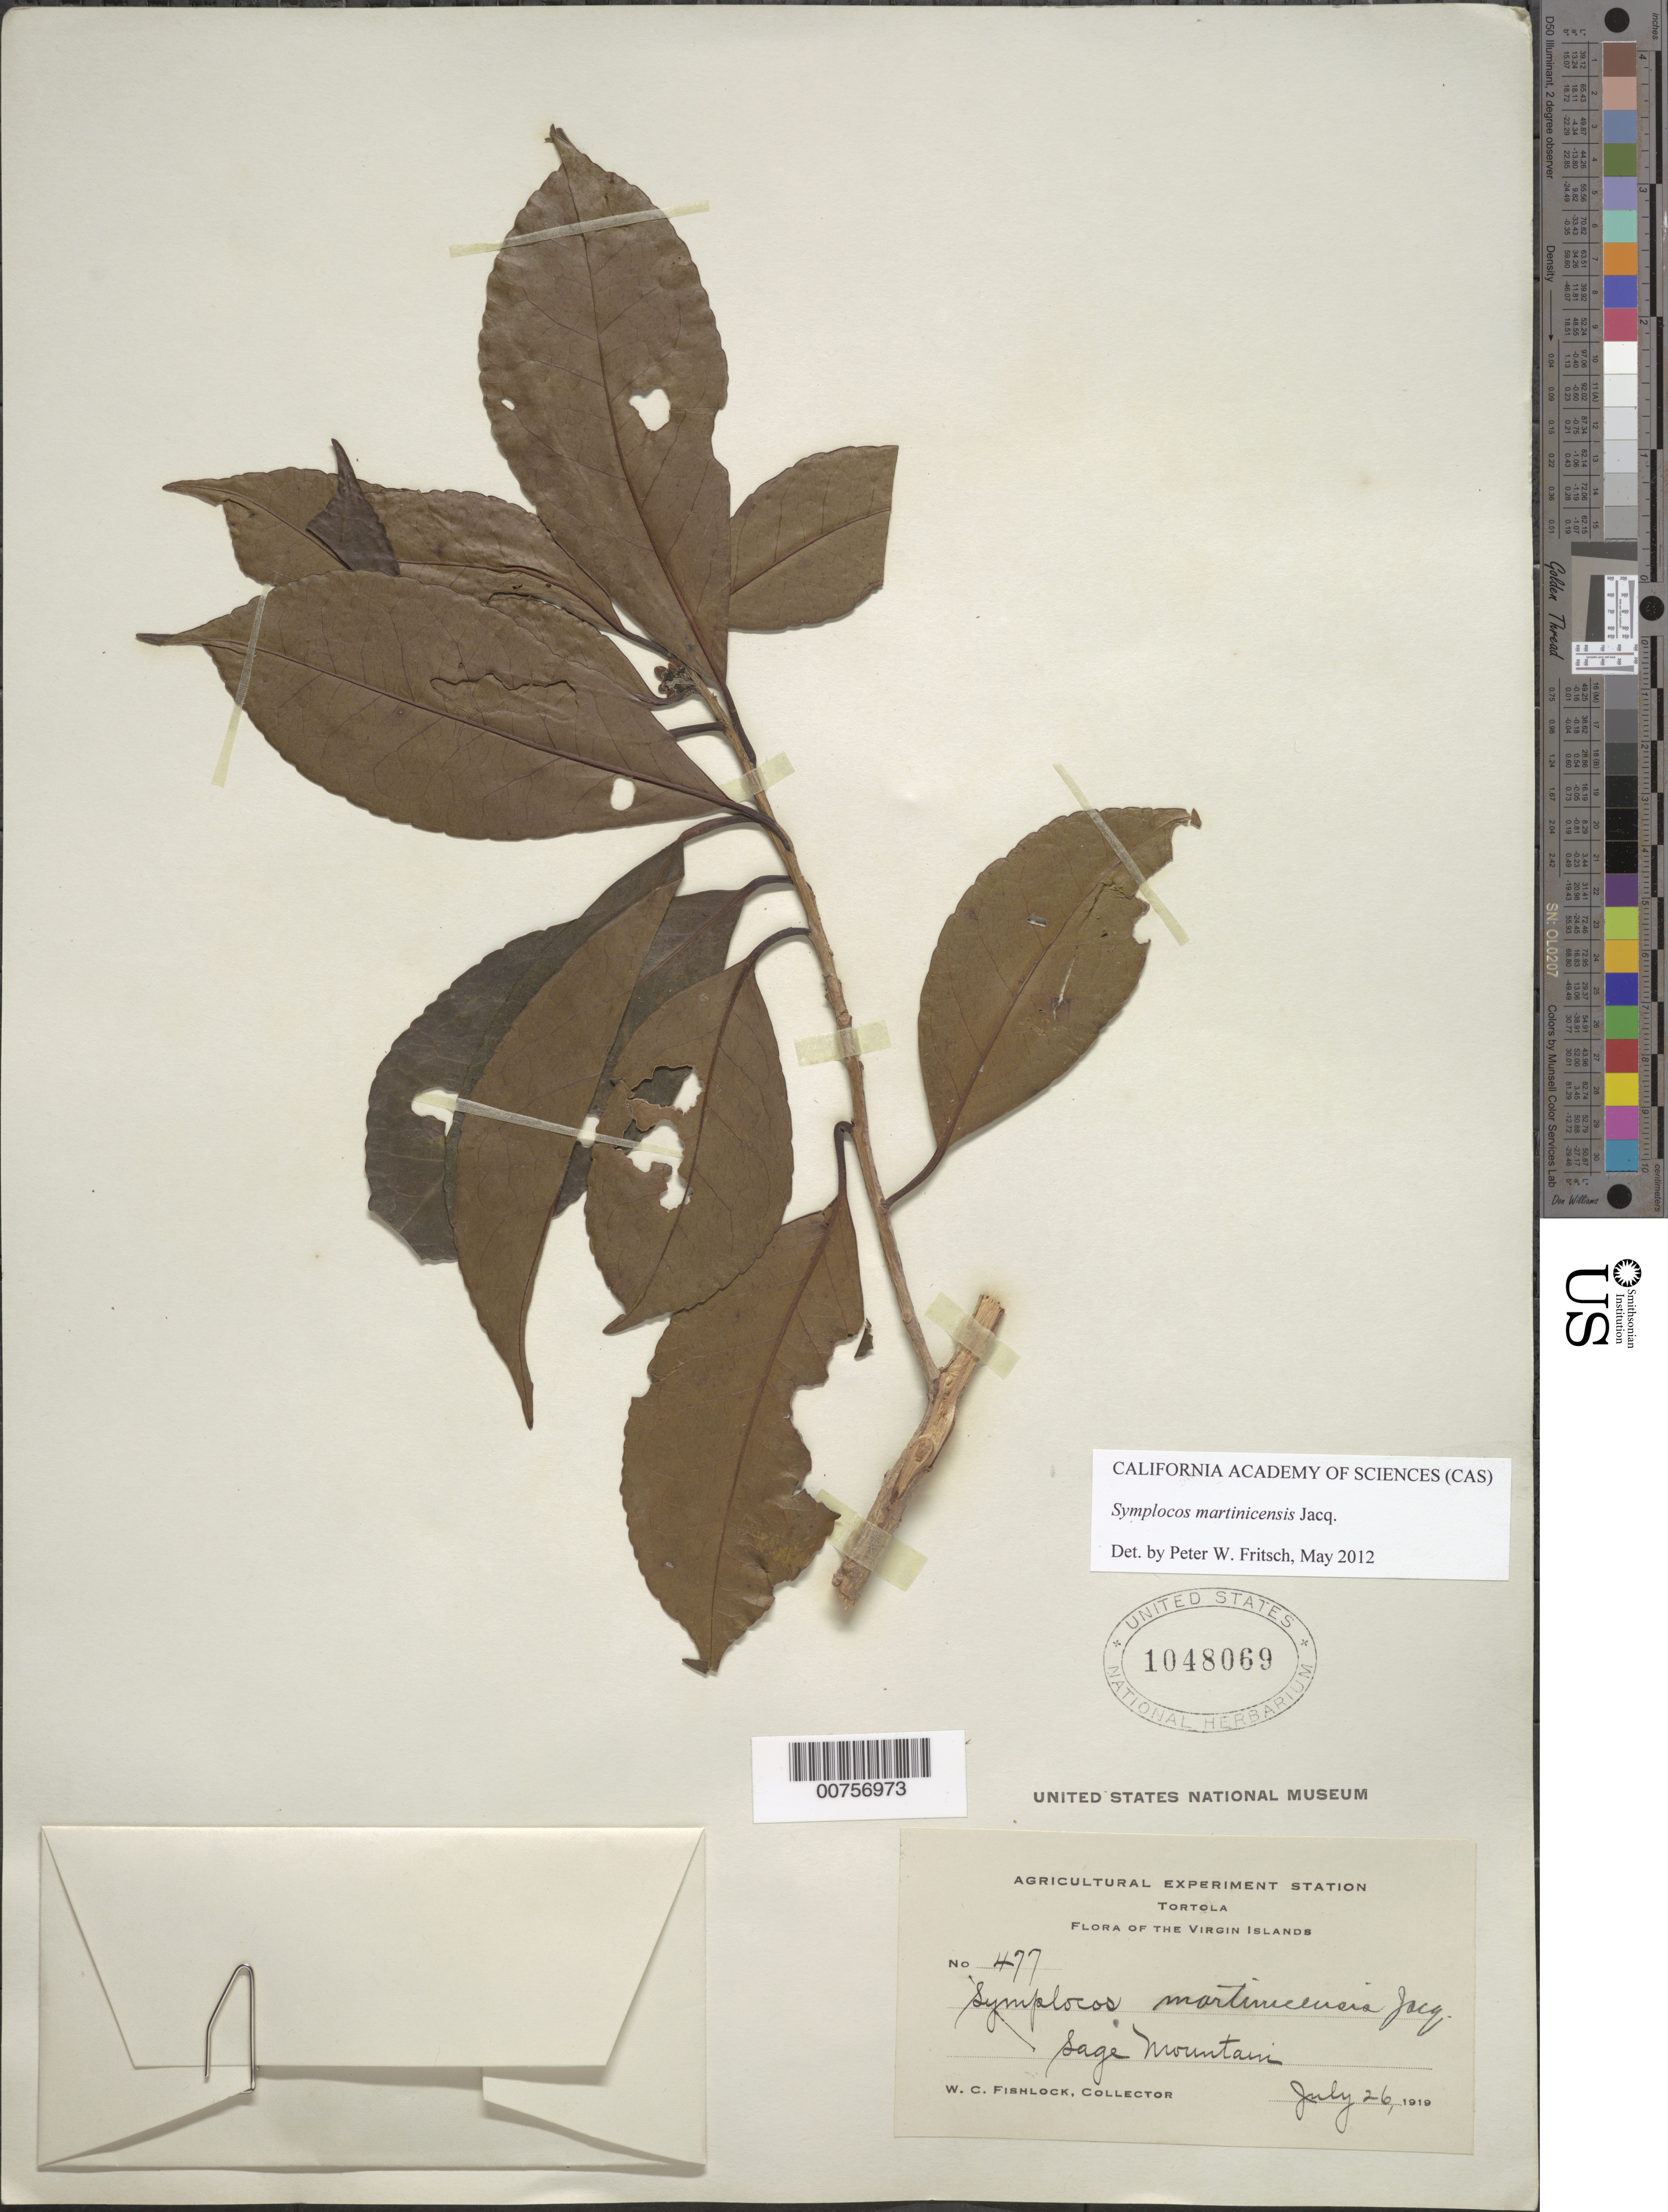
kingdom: Plantae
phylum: Tracheophyta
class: Magnoliopsida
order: Ericales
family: Symplocaceae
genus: Symplocos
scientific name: Symplocos martinicensis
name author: Jacq.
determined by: Fritsch, Peter W.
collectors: W. Fishlock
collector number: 477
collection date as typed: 26 Jul 1919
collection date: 1919-07-26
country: British Virgin Islands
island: Tortola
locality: Sage mountain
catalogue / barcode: US 1048069